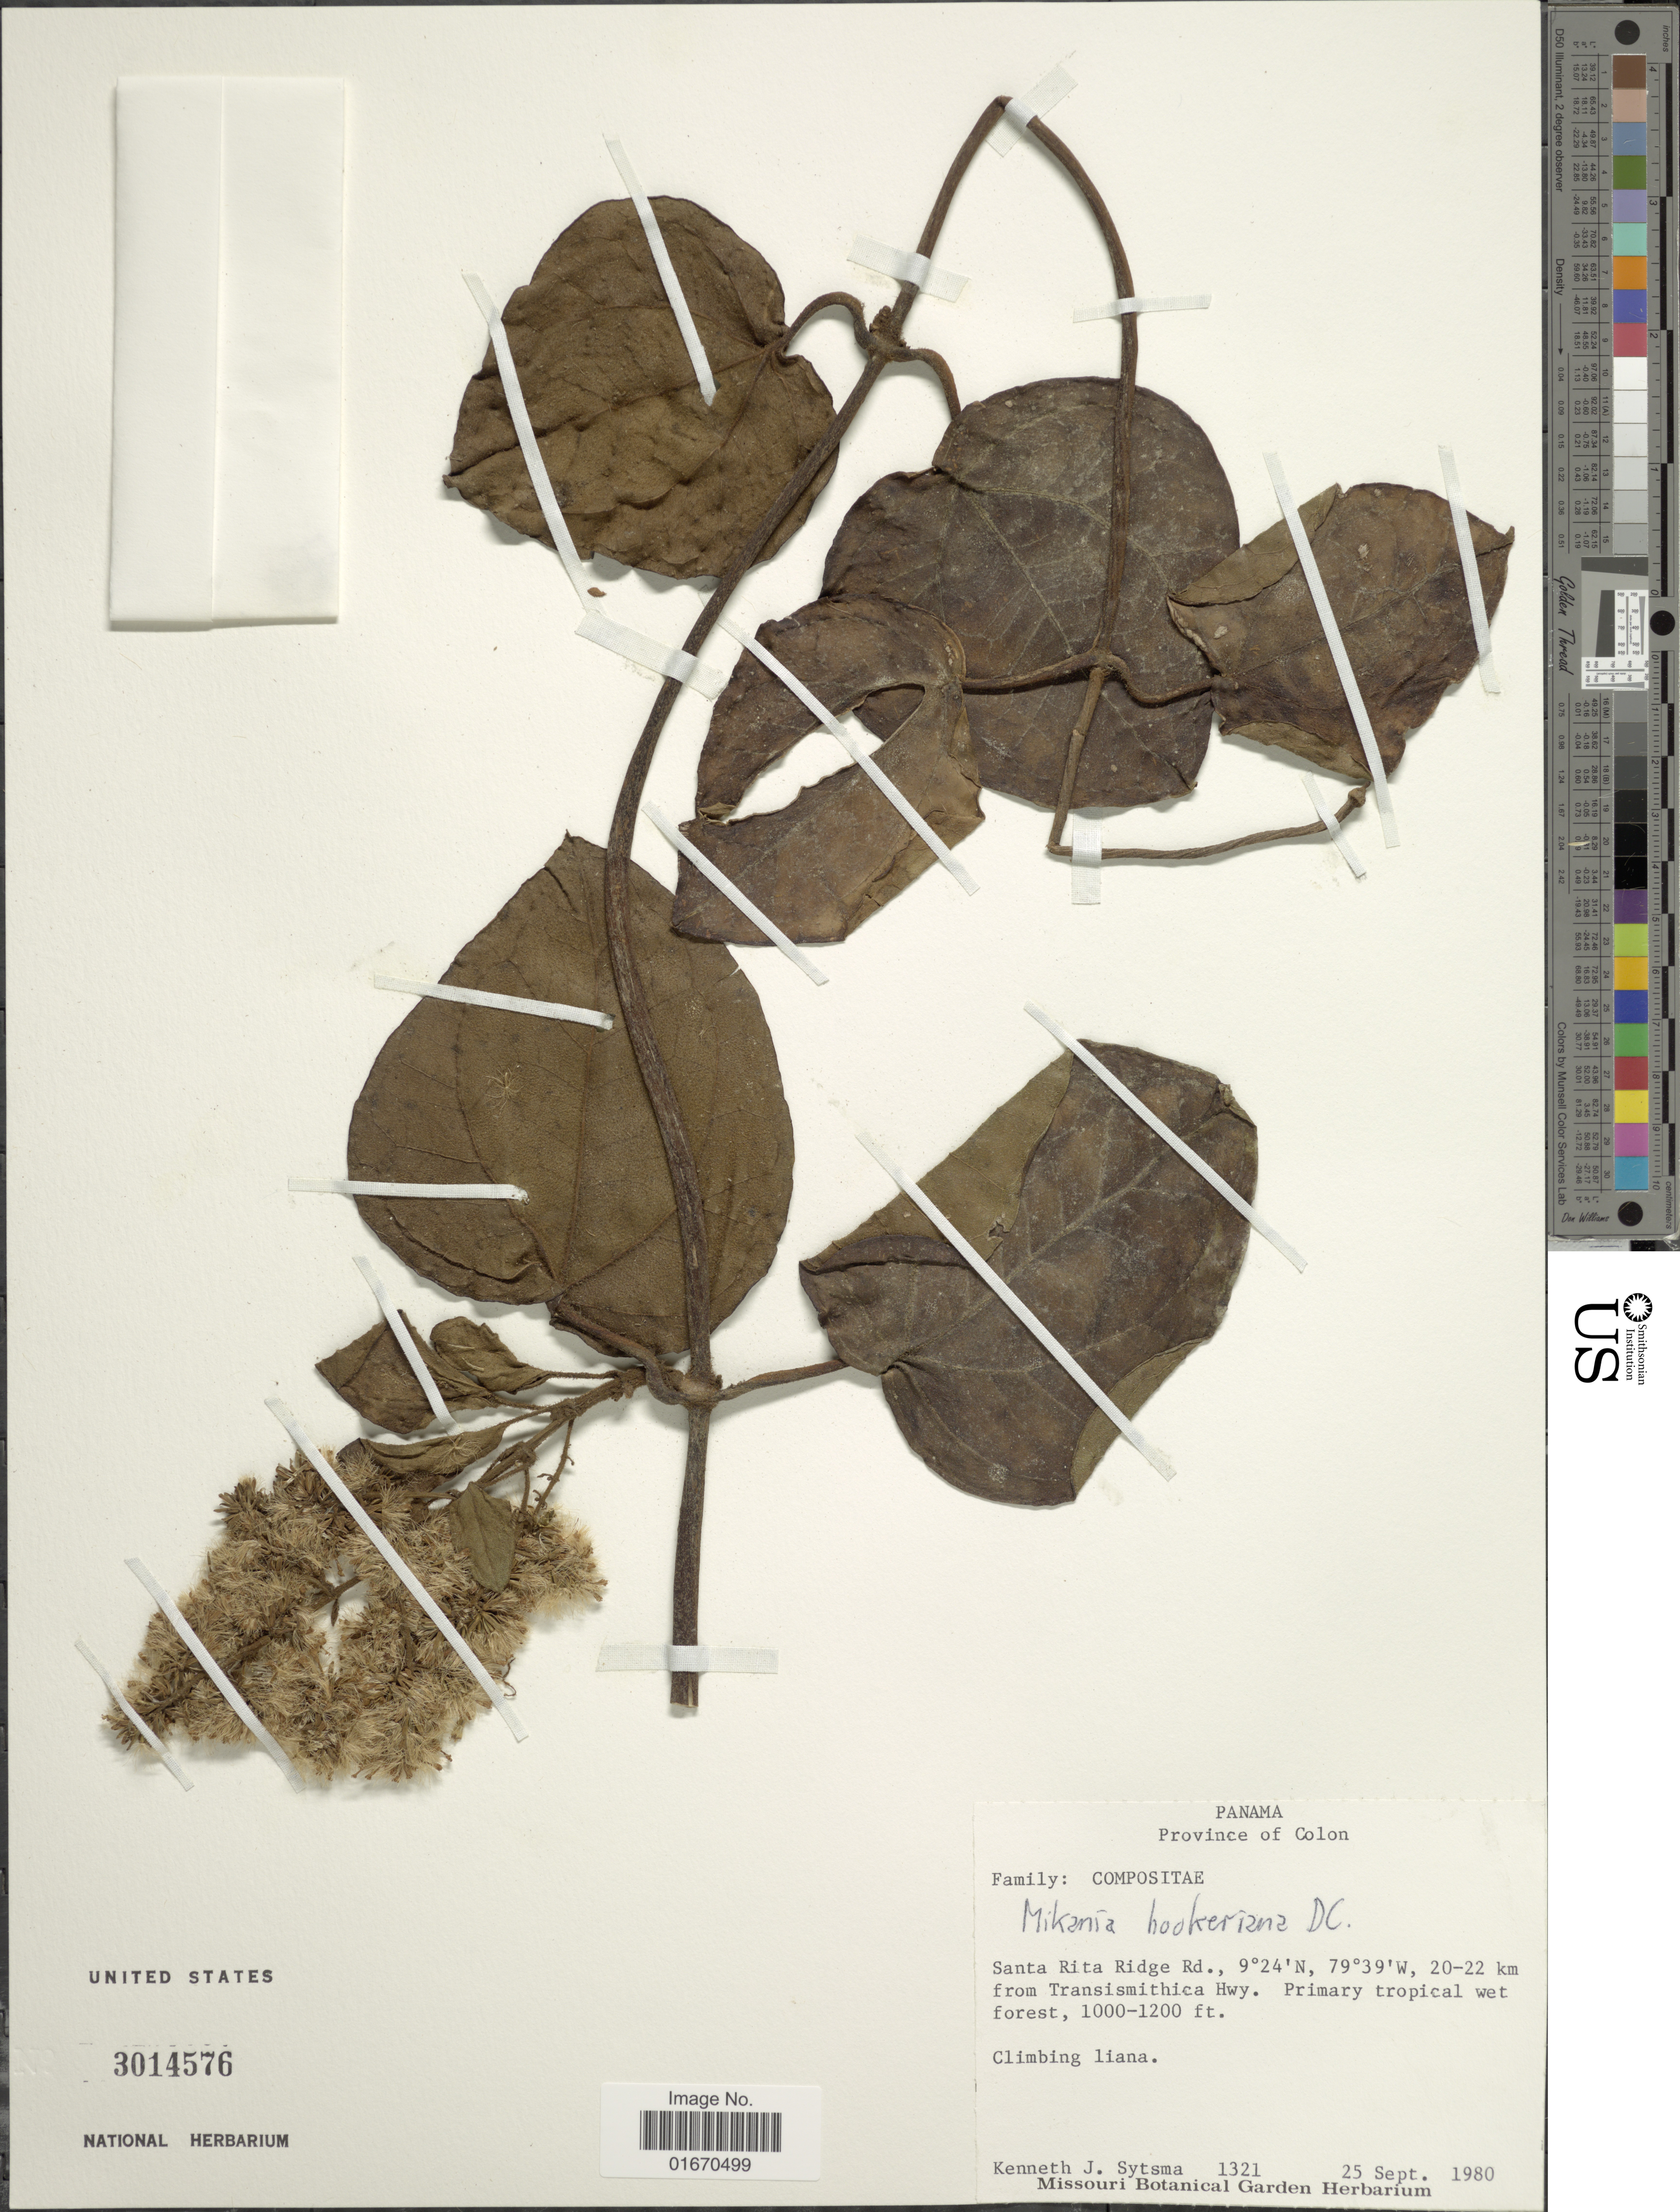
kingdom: Plantae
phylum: Tracheophyta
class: Magnoliopsida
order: Asterales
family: Asteraceae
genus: Mikania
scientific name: Mikania hookeriana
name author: DC.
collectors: K. J. Sytsma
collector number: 1321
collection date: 1980-09-25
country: Panama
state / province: Colón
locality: Santa Rita Ridge Rd., 20-22 km from Transismithica Hwy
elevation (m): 305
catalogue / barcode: US 3014576